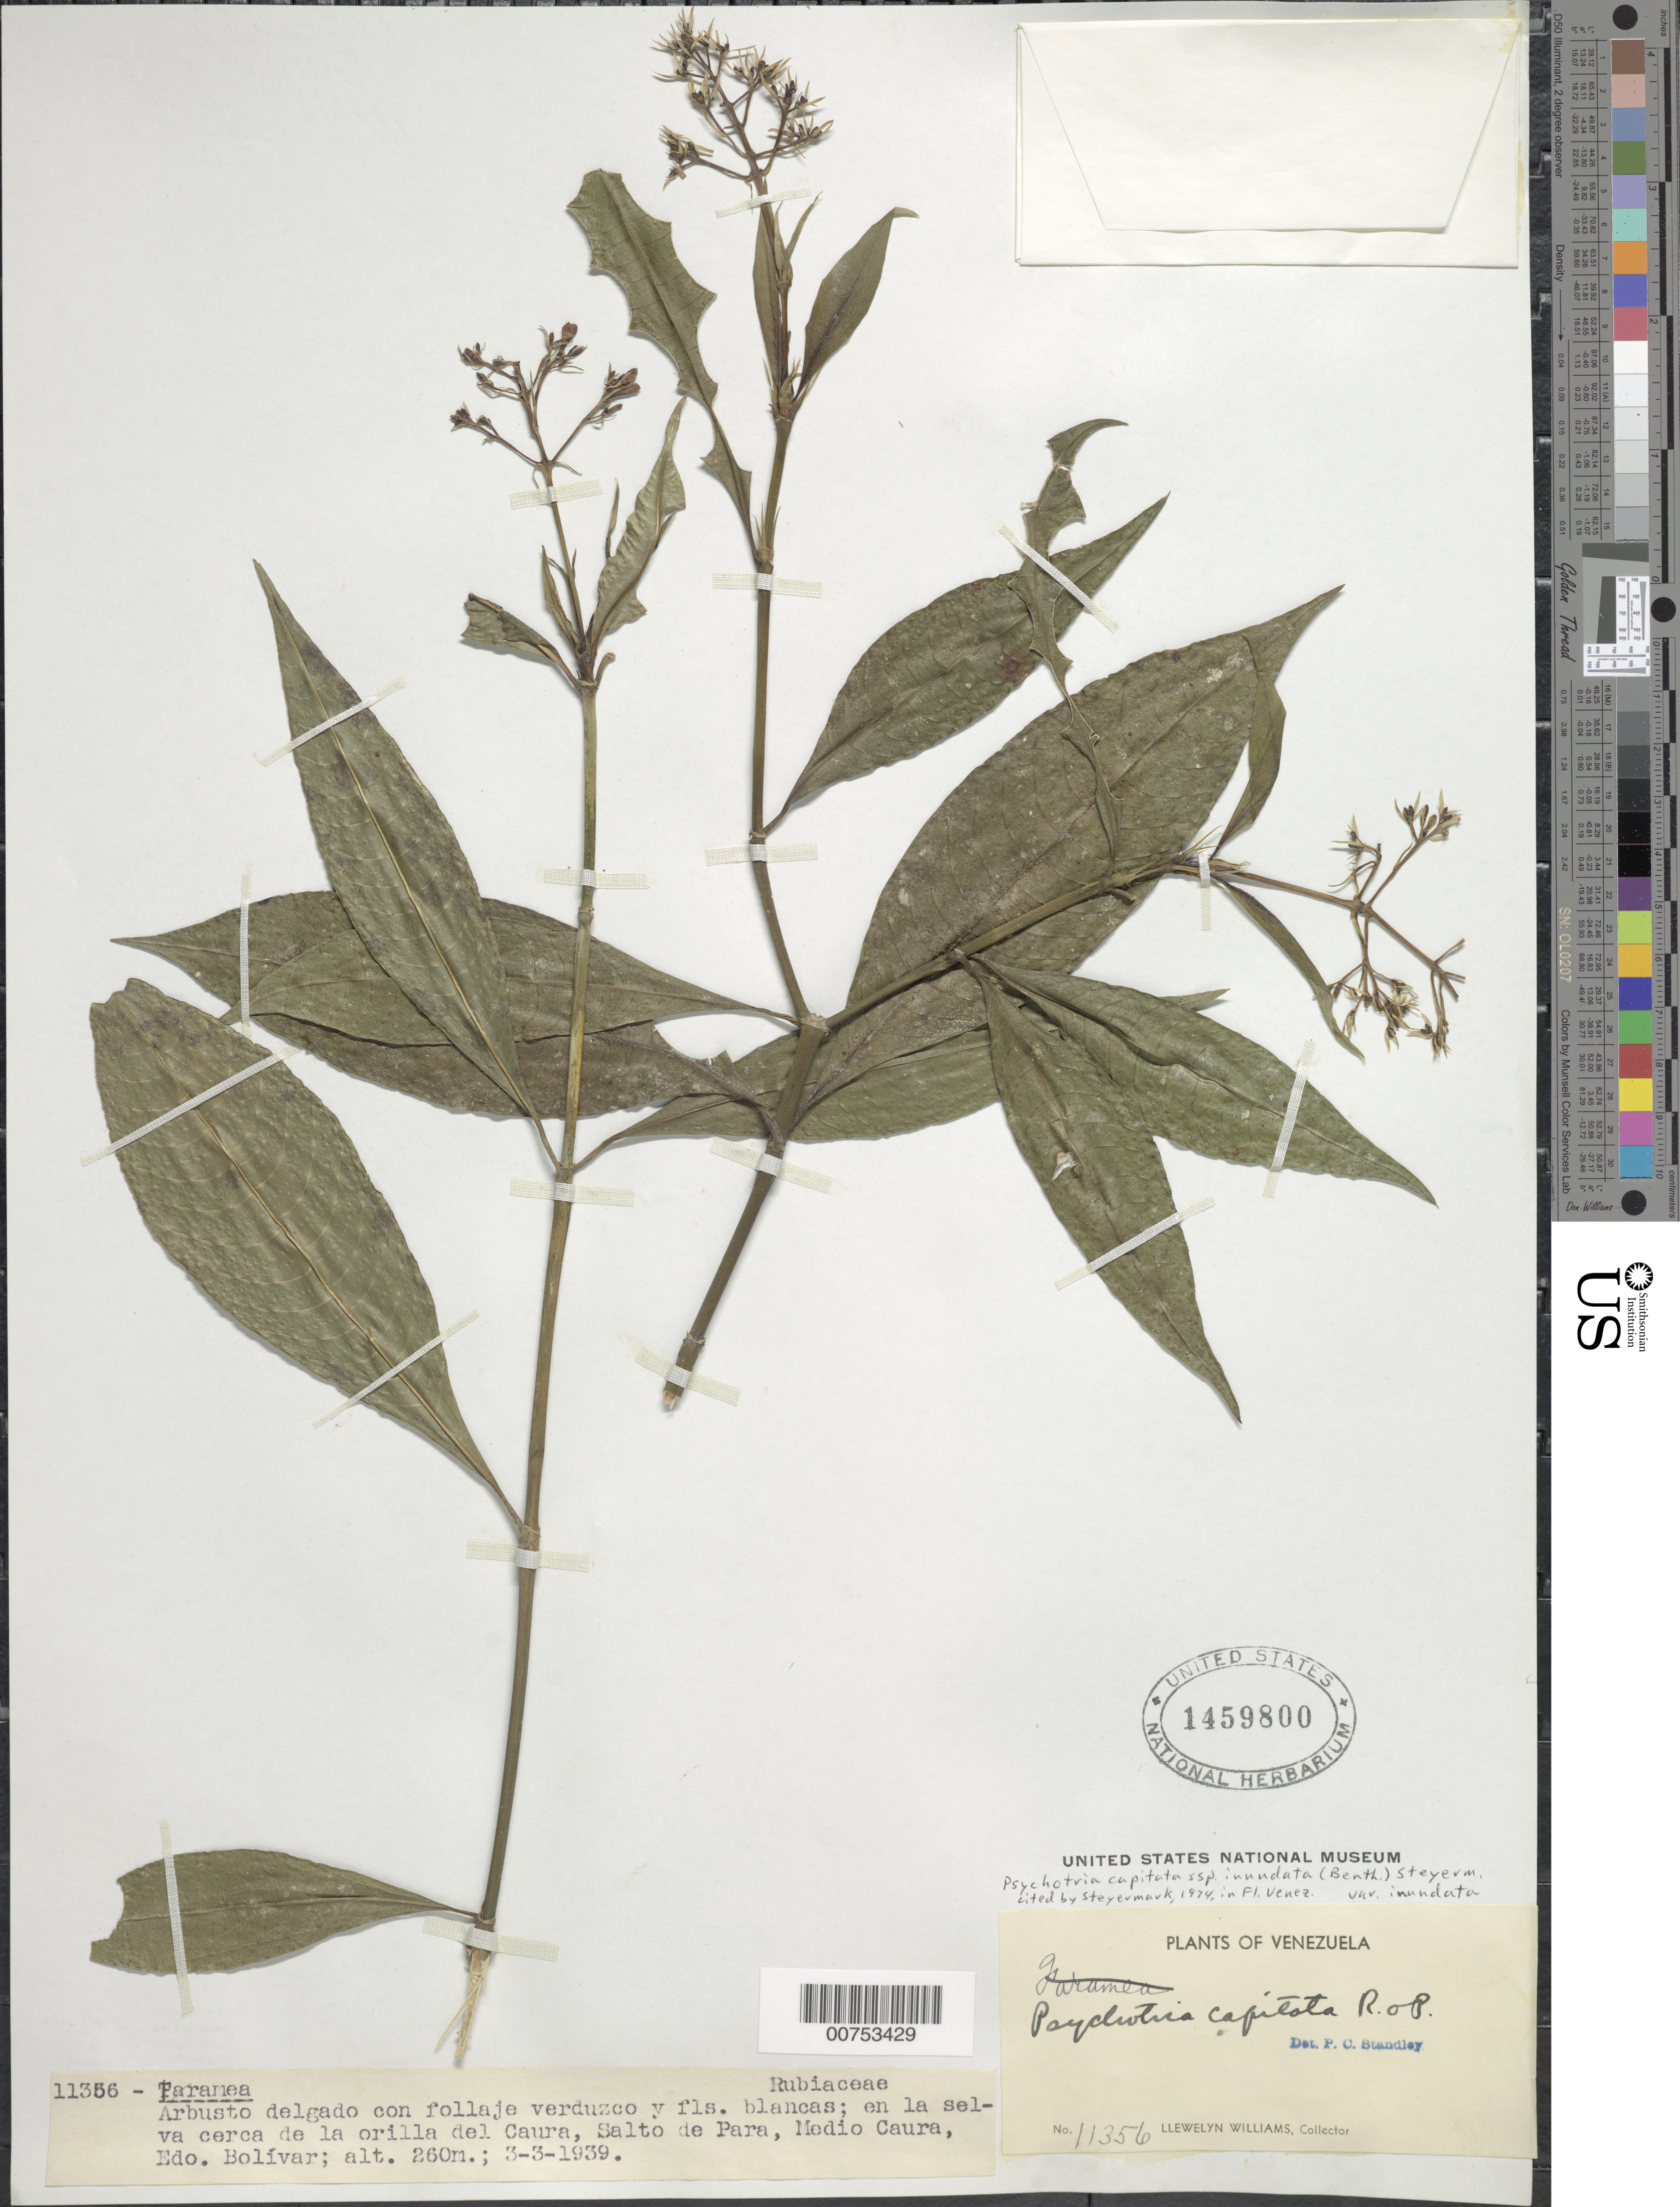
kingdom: Plantae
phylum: Tracheophyta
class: Magnoliopsida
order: Gentianales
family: Rubiaceae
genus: Psychotria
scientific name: Psychotria capitata var. inundata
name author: (Benth.) Steyerm.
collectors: Ll. Williams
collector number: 11356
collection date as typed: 3-Mar-39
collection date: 1939-03-03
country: Venezuela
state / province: Bolívar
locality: Salto de Para, Medio Caura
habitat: Selva cerca de la orilla del Caura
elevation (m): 260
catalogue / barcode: US 1459800